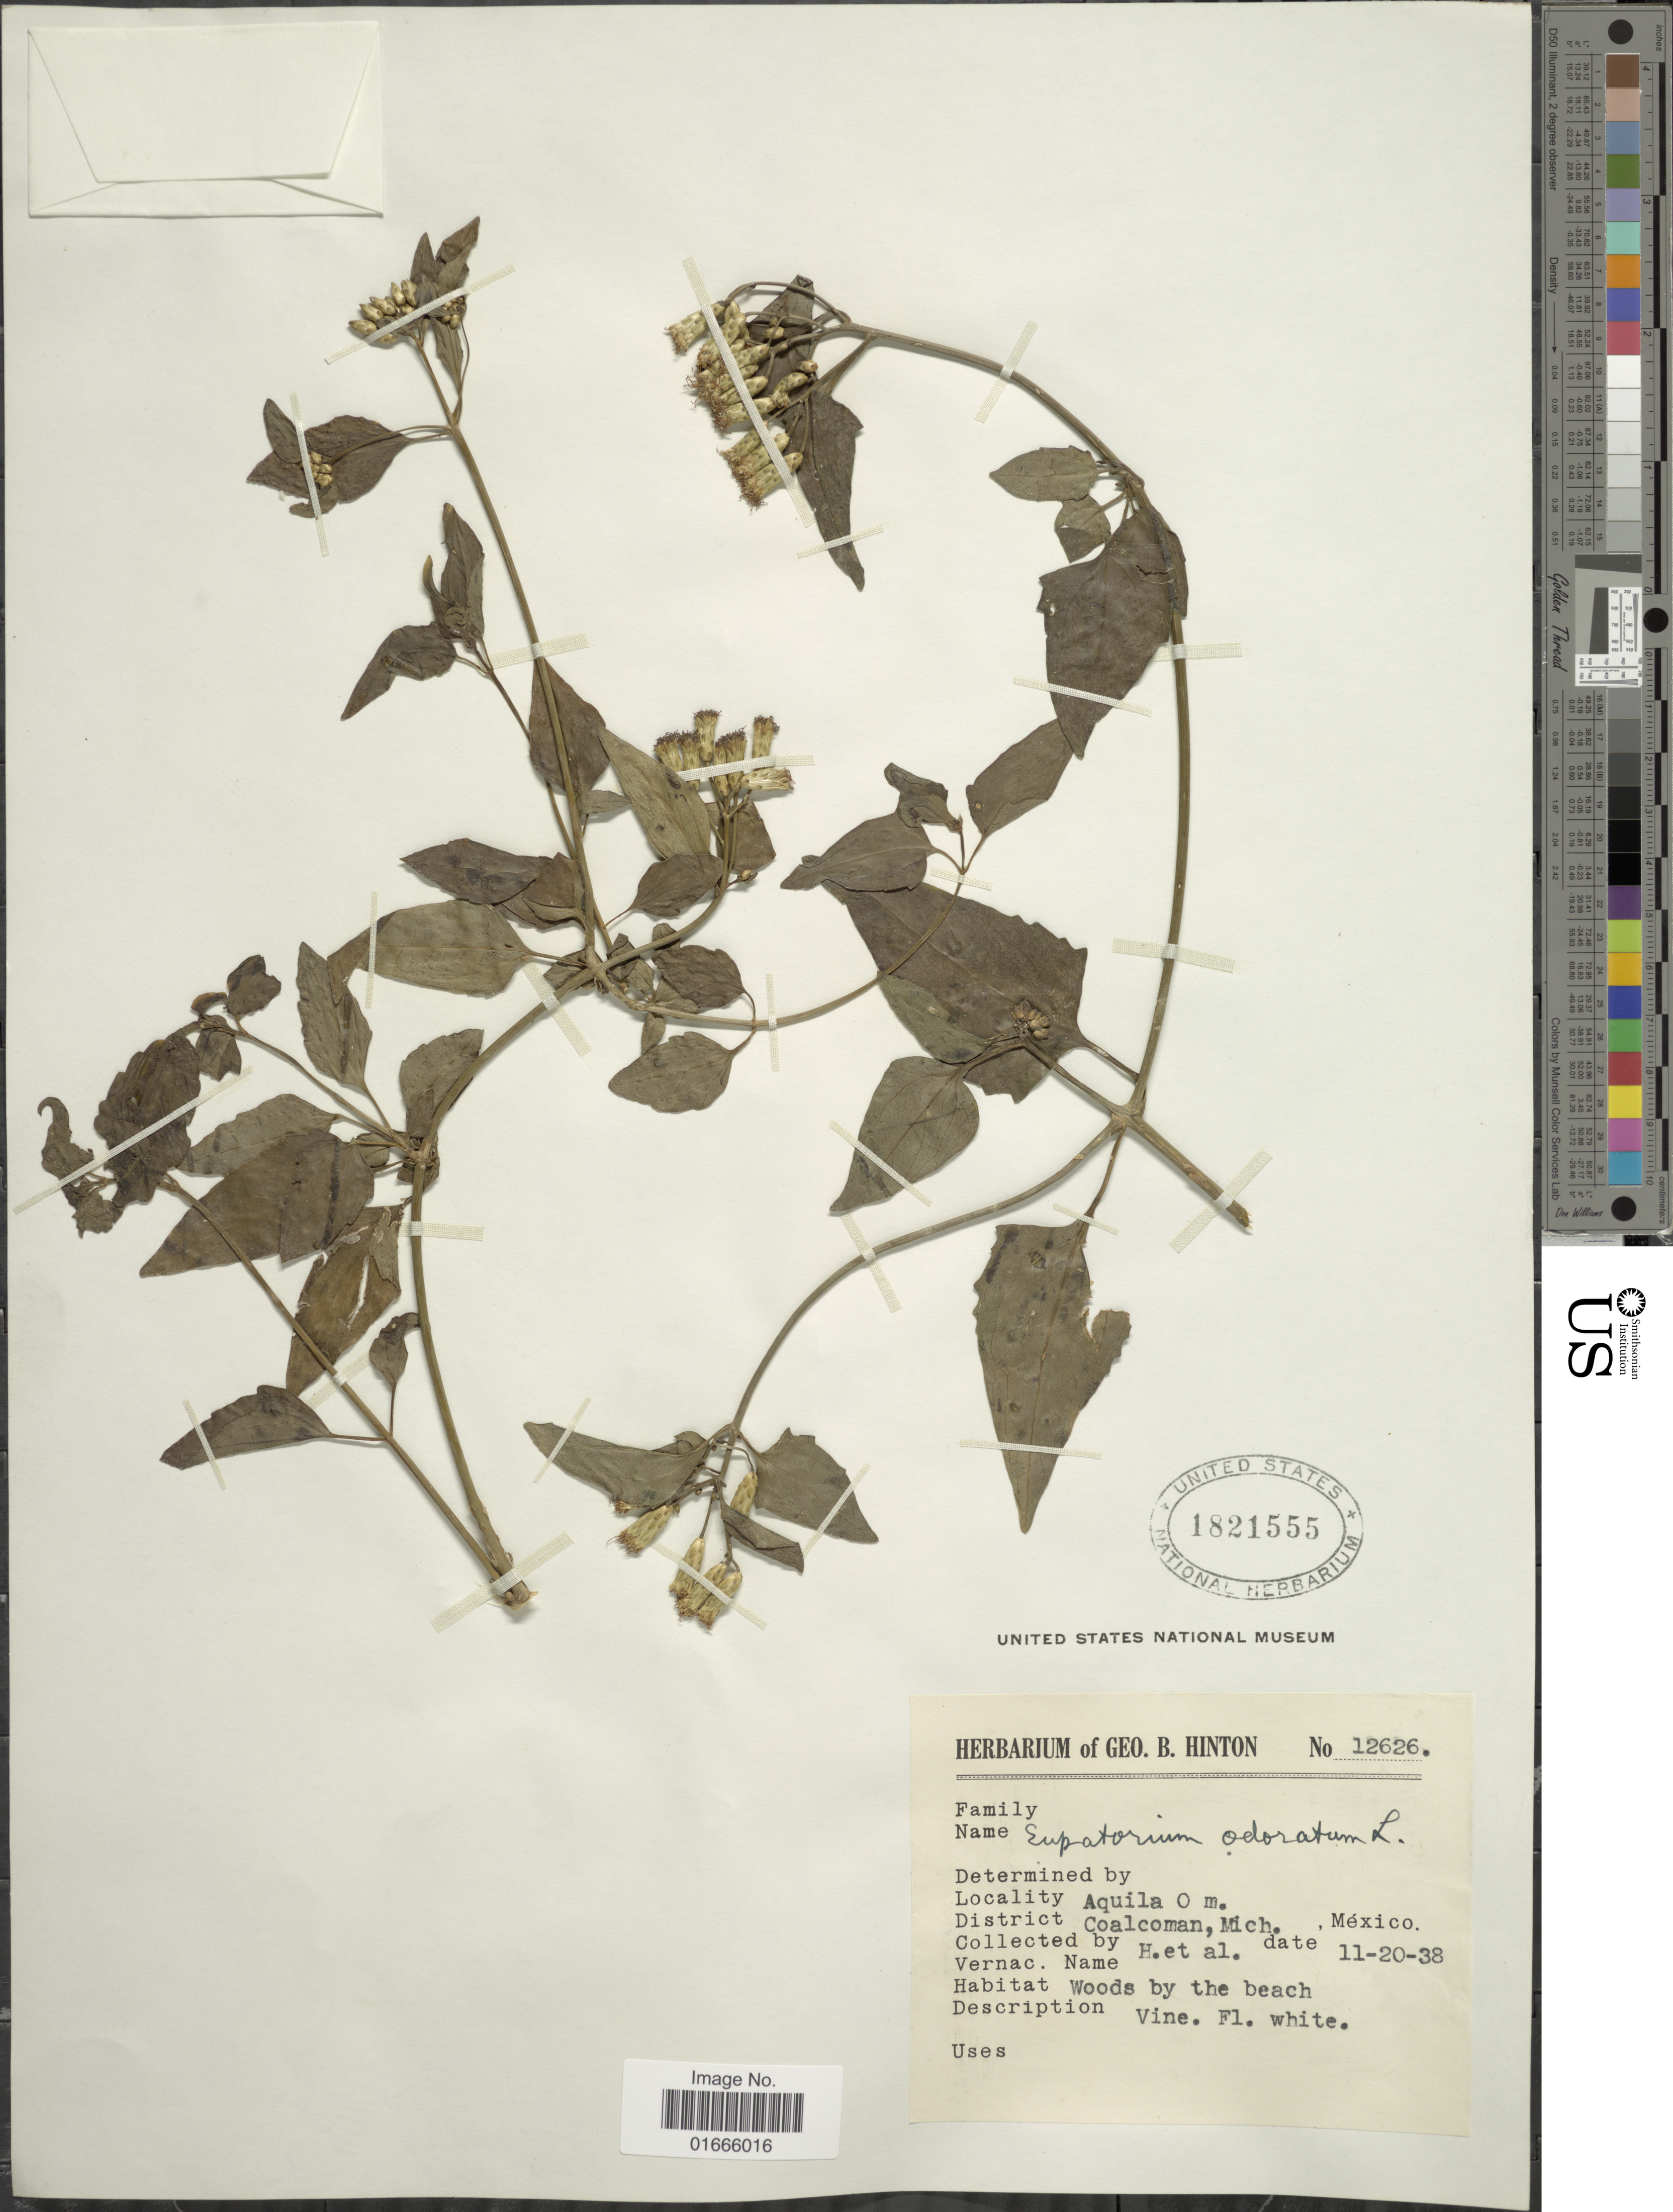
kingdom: Plantae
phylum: Tracheophyta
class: Magnoliopsida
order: Asterales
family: Asteraceae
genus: Chromolaena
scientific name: Chromolaena odorata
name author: (L.) R.M. King & H. Rob.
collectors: G. B. Hinton & et al.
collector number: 12626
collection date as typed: Transcribed d/m/y: 20/11/38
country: Mexico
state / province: Michoacán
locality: Coalcoman, Mich.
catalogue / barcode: US 1821555